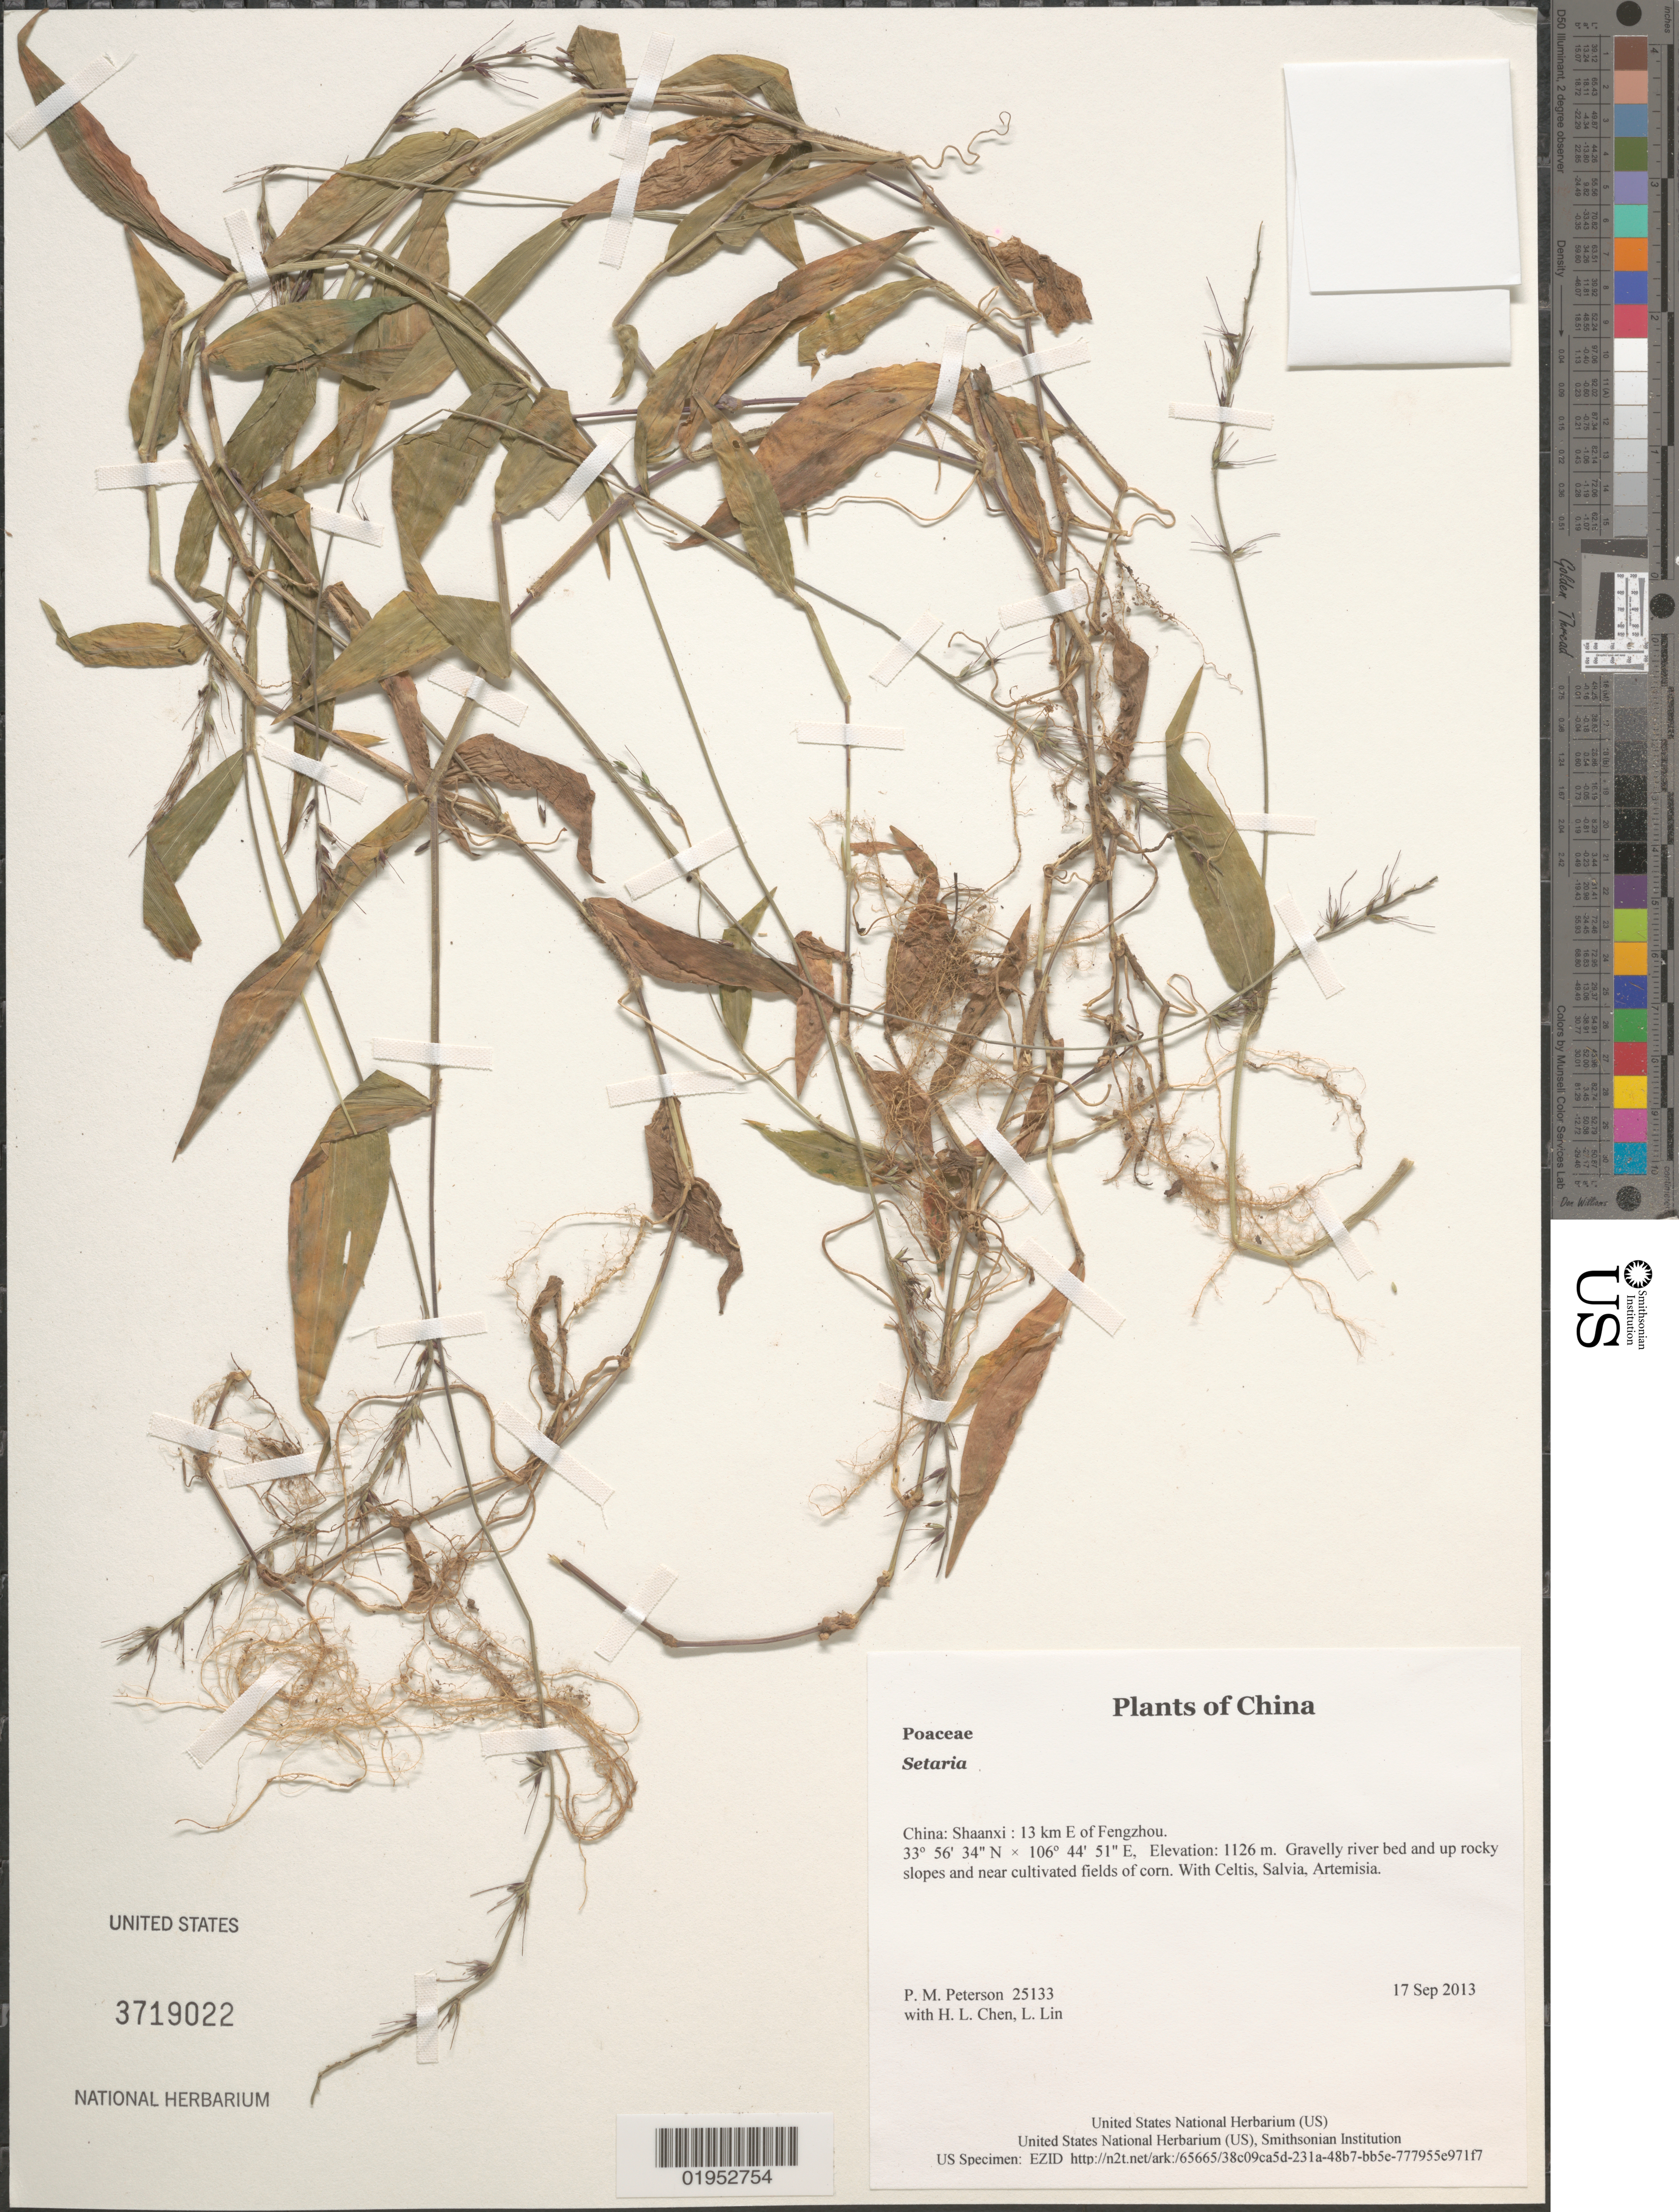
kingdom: Plantae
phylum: Tracheophyta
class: Liliopsida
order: Poales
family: Poaceae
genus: Setaria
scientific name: Setaria sp.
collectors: P. M. Peterson, H. L. Chen & L. Lin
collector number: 25133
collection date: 2013-09-17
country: China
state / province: Shaanxi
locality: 13 km E of Fengzhou.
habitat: Gravelly river bed and up rocky slopes and near cultivated fields of corn.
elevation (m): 1126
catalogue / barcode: US 3719022